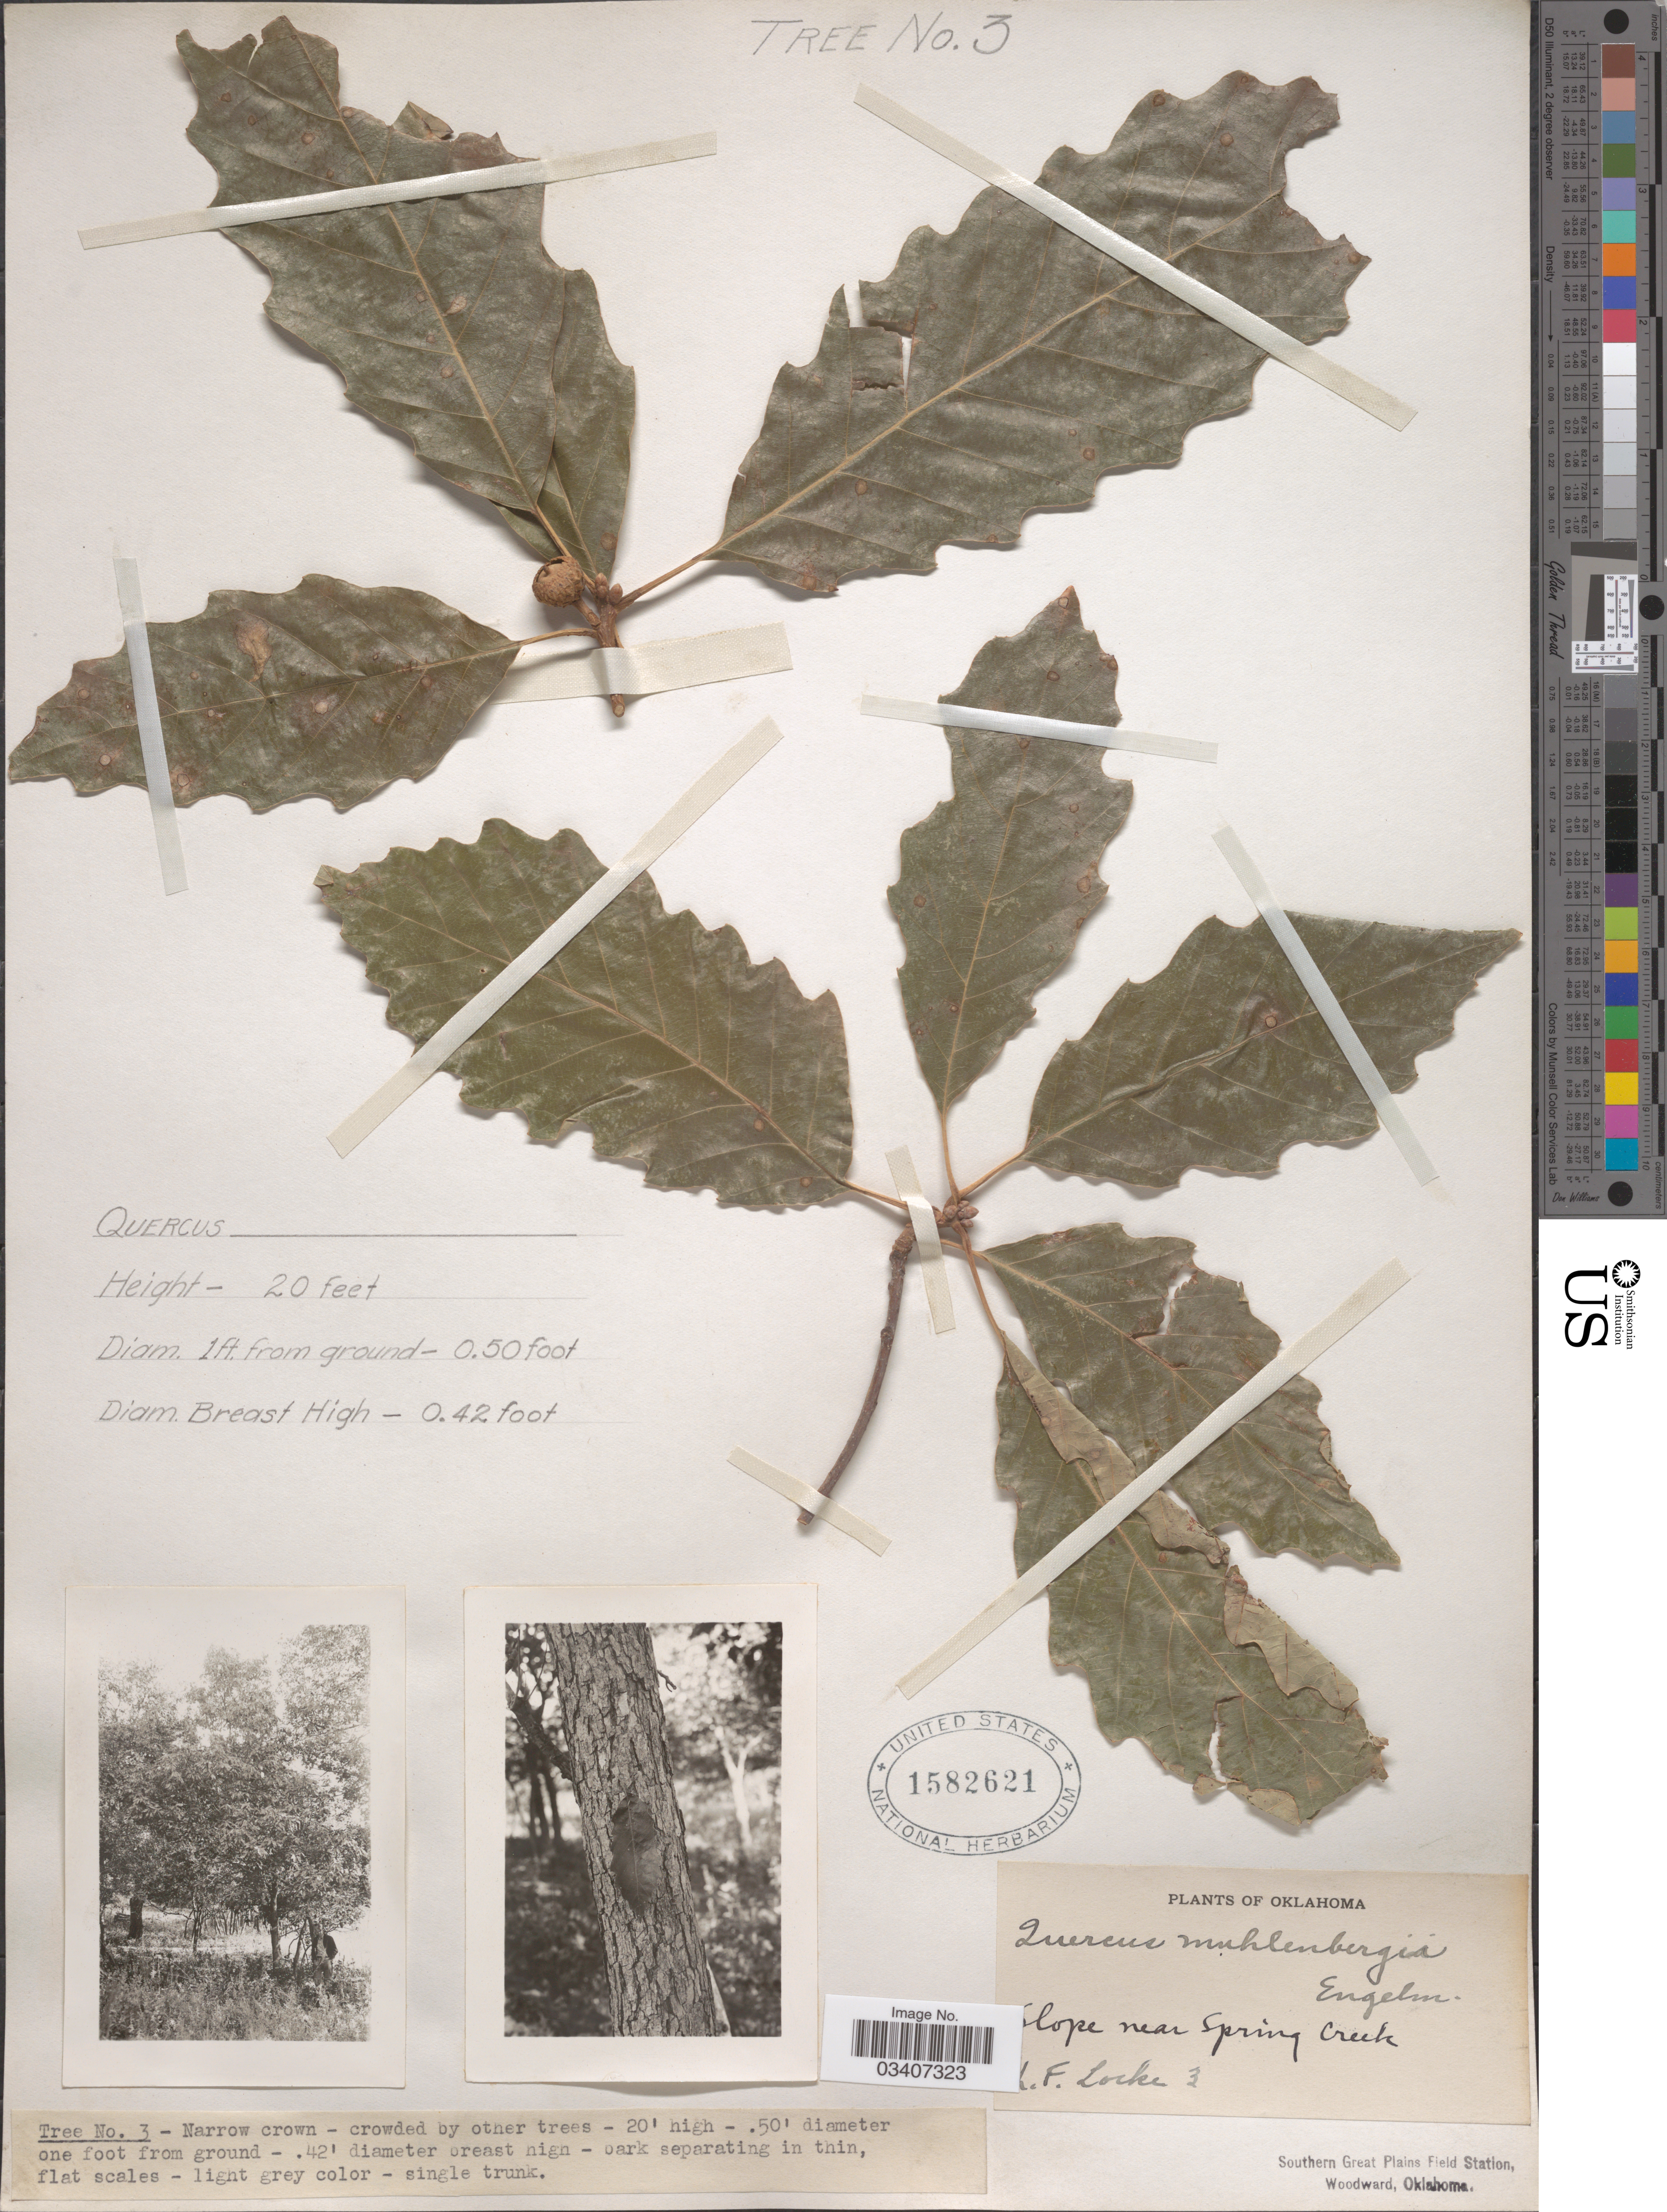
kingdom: Plantae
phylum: Tracheophyta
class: Magnoliopsida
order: Fagales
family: Fagaceae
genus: Quercus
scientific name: Quercus muehlenbergii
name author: Engelm.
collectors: L. Locke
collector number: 3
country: United States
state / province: Oklahoma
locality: Slope near Spring Creek.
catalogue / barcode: US 1582621